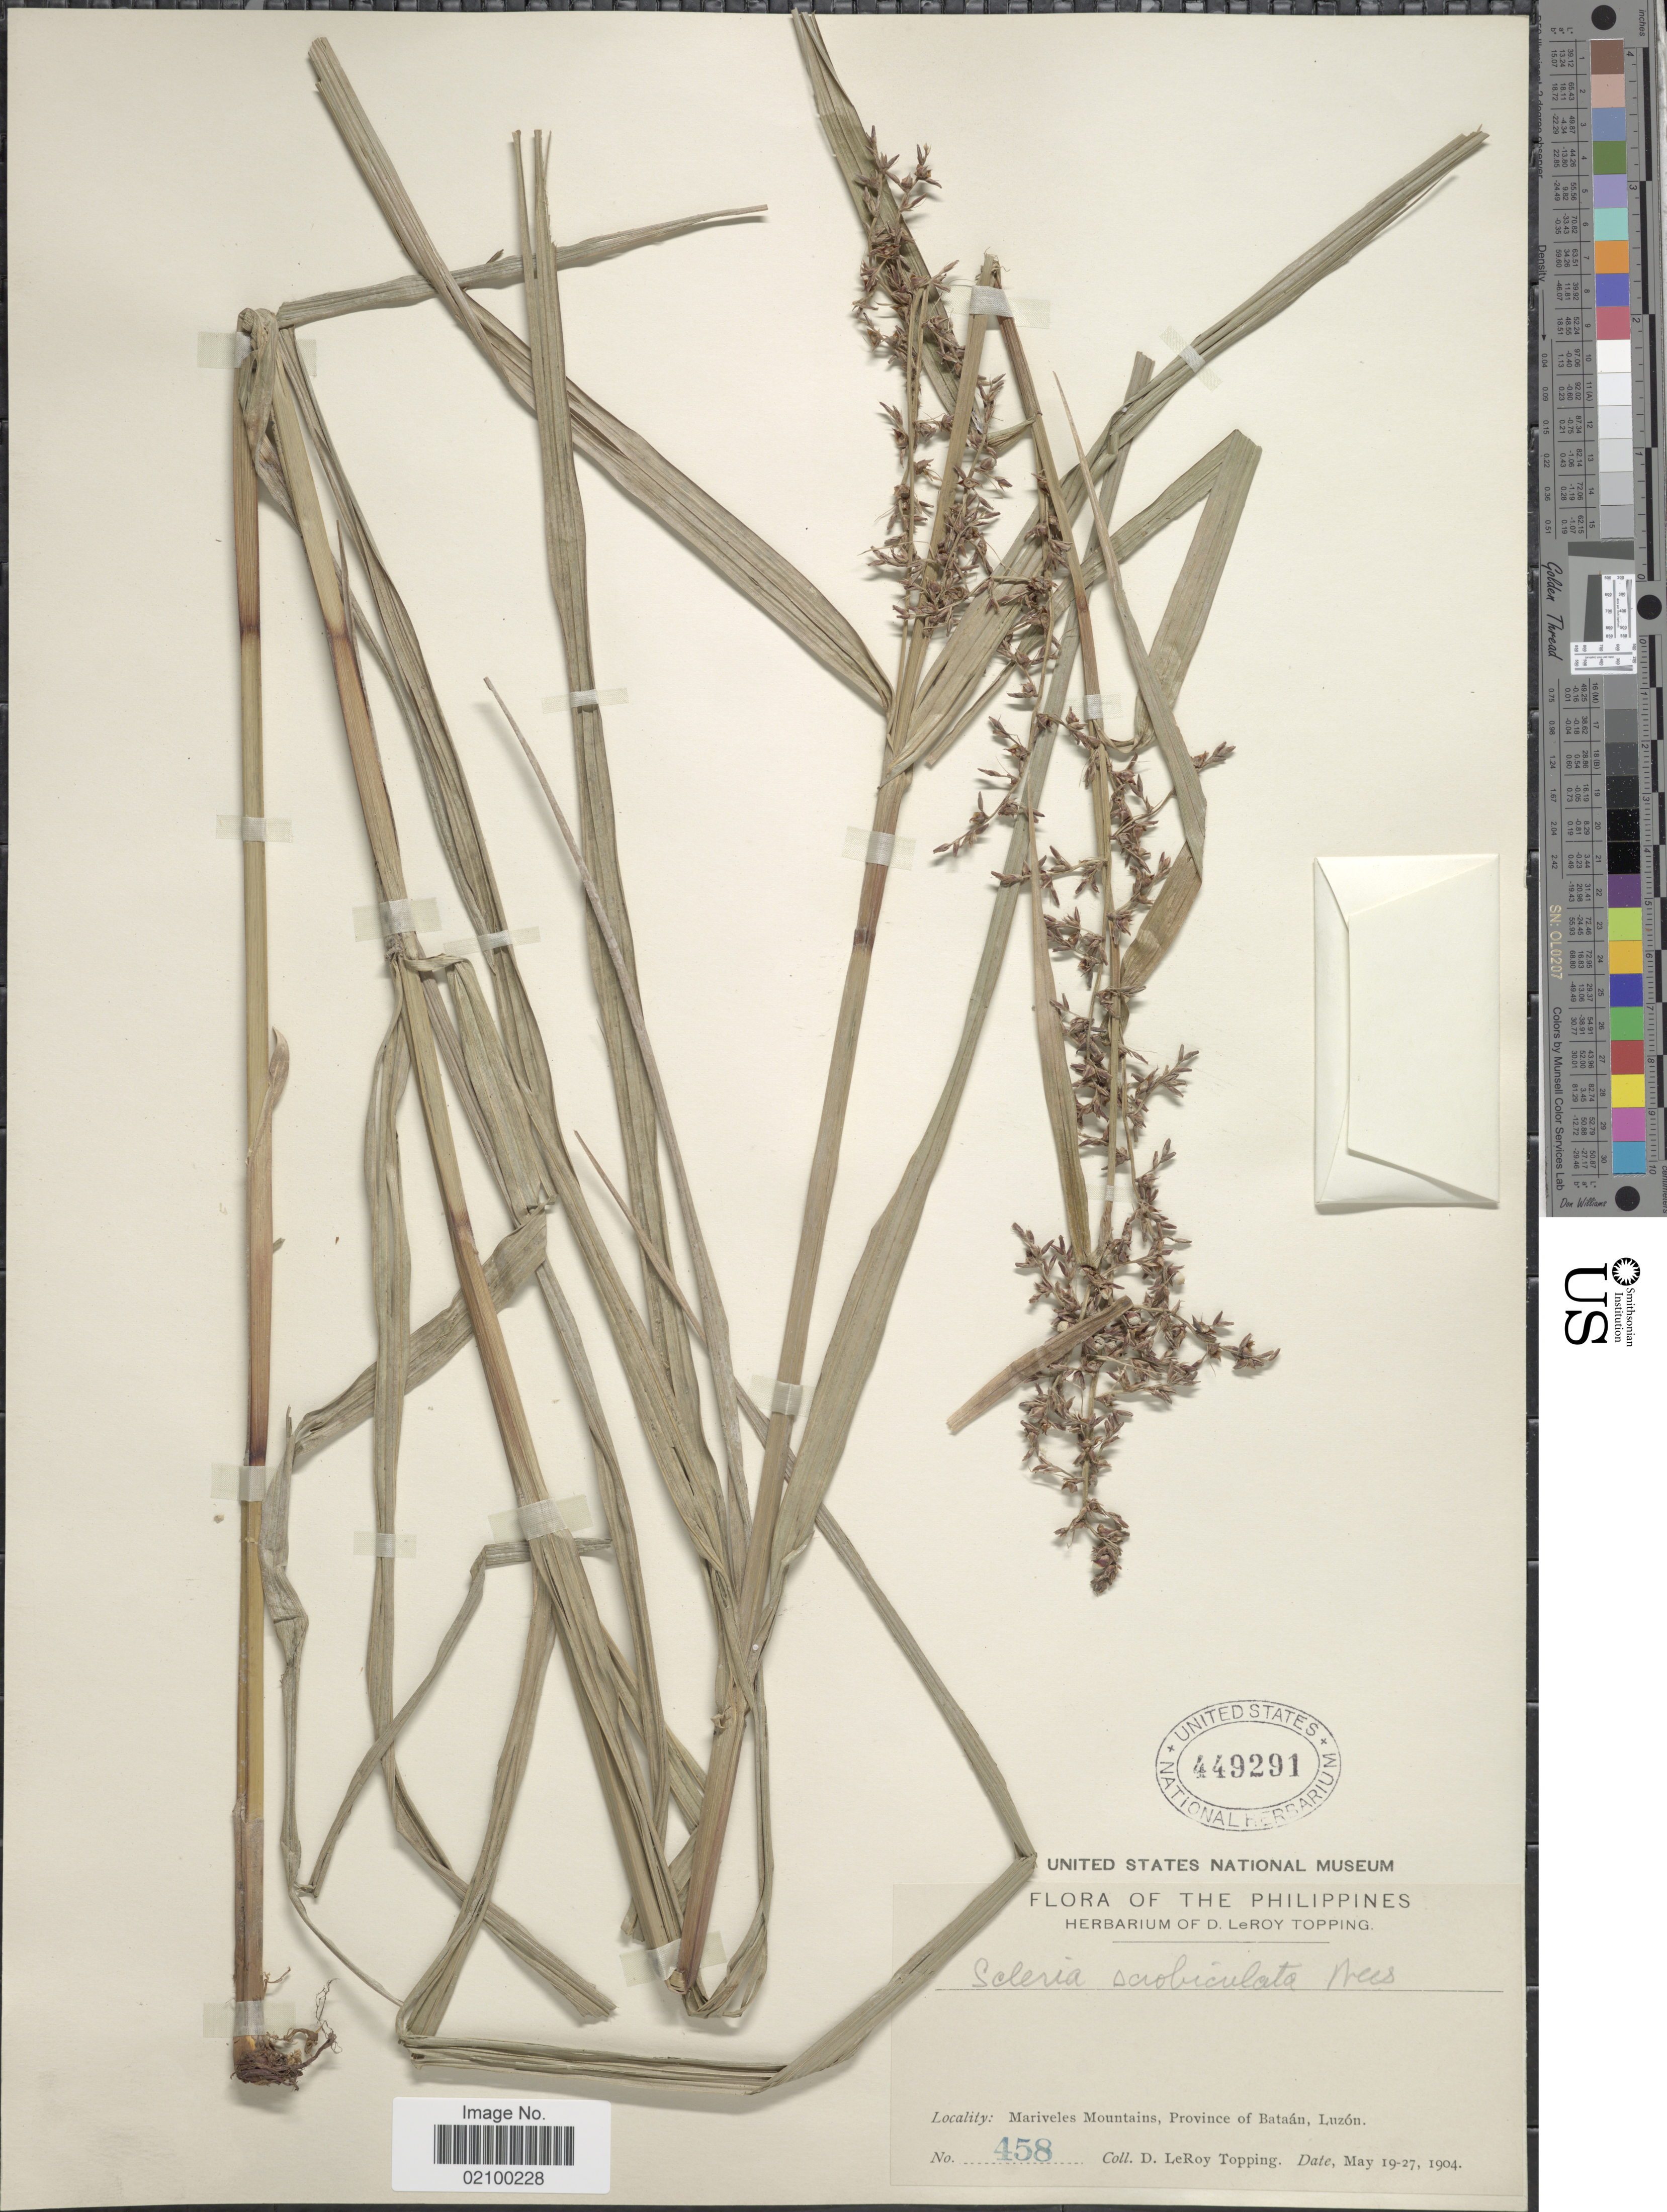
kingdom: Plantae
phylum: Tracheophyta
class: Liliopsida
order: Poales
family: Cyperaceae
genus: Scleria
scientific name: Scleria scrobiculata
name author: Nees & Meyen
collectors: D. L. Topping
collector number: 458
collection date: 1904-05-19/1904-05-27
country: Philippines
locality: Mariveles Mountains, Province of Bataan, Luzon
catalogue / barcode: US 449291